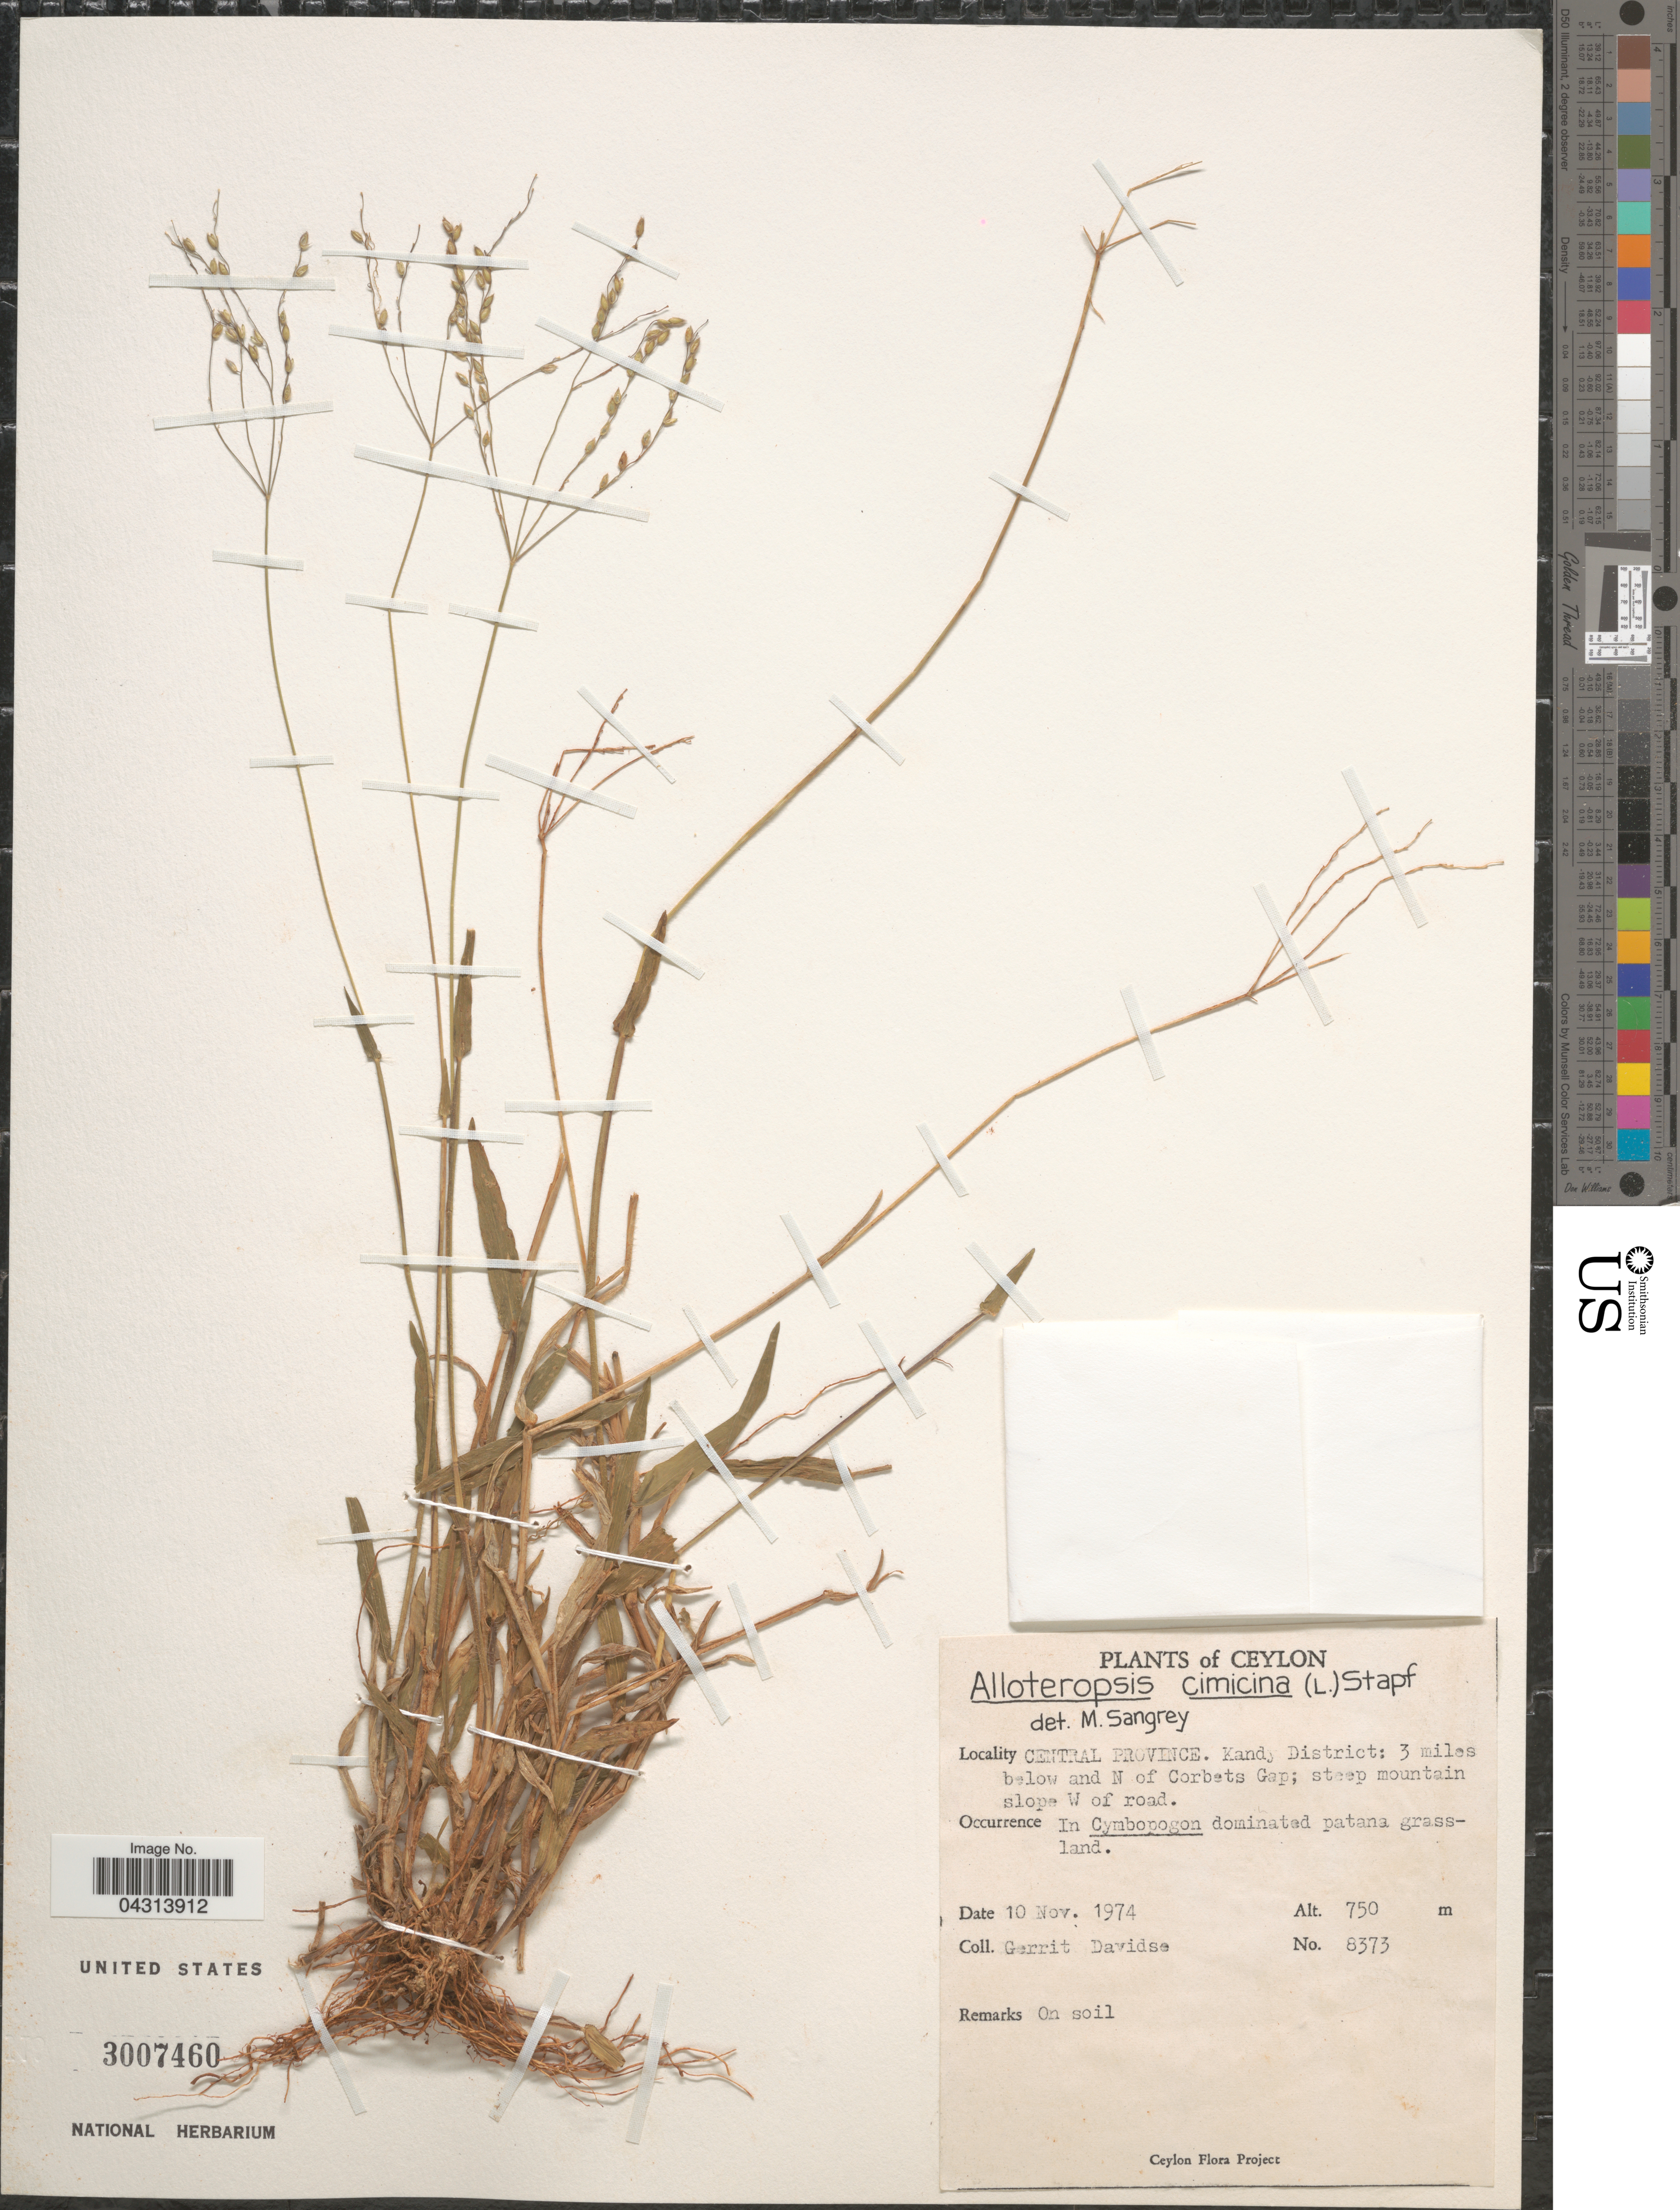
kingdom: Plantae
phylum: Tracheophyta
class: Liliopsida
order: Poales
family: Poaceae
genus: Alloteropsis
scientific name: Alloteropsis cimicina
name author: (L.) Stapf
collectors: G. Davidse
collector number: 8373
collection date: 1974-11-10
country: Sri Lanka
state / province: Central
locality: Ceylon. Kandy District: 3 miles below and N of Corbeta Gap; steep mountain slope W of road.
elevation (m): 750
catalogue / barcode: US 3007460